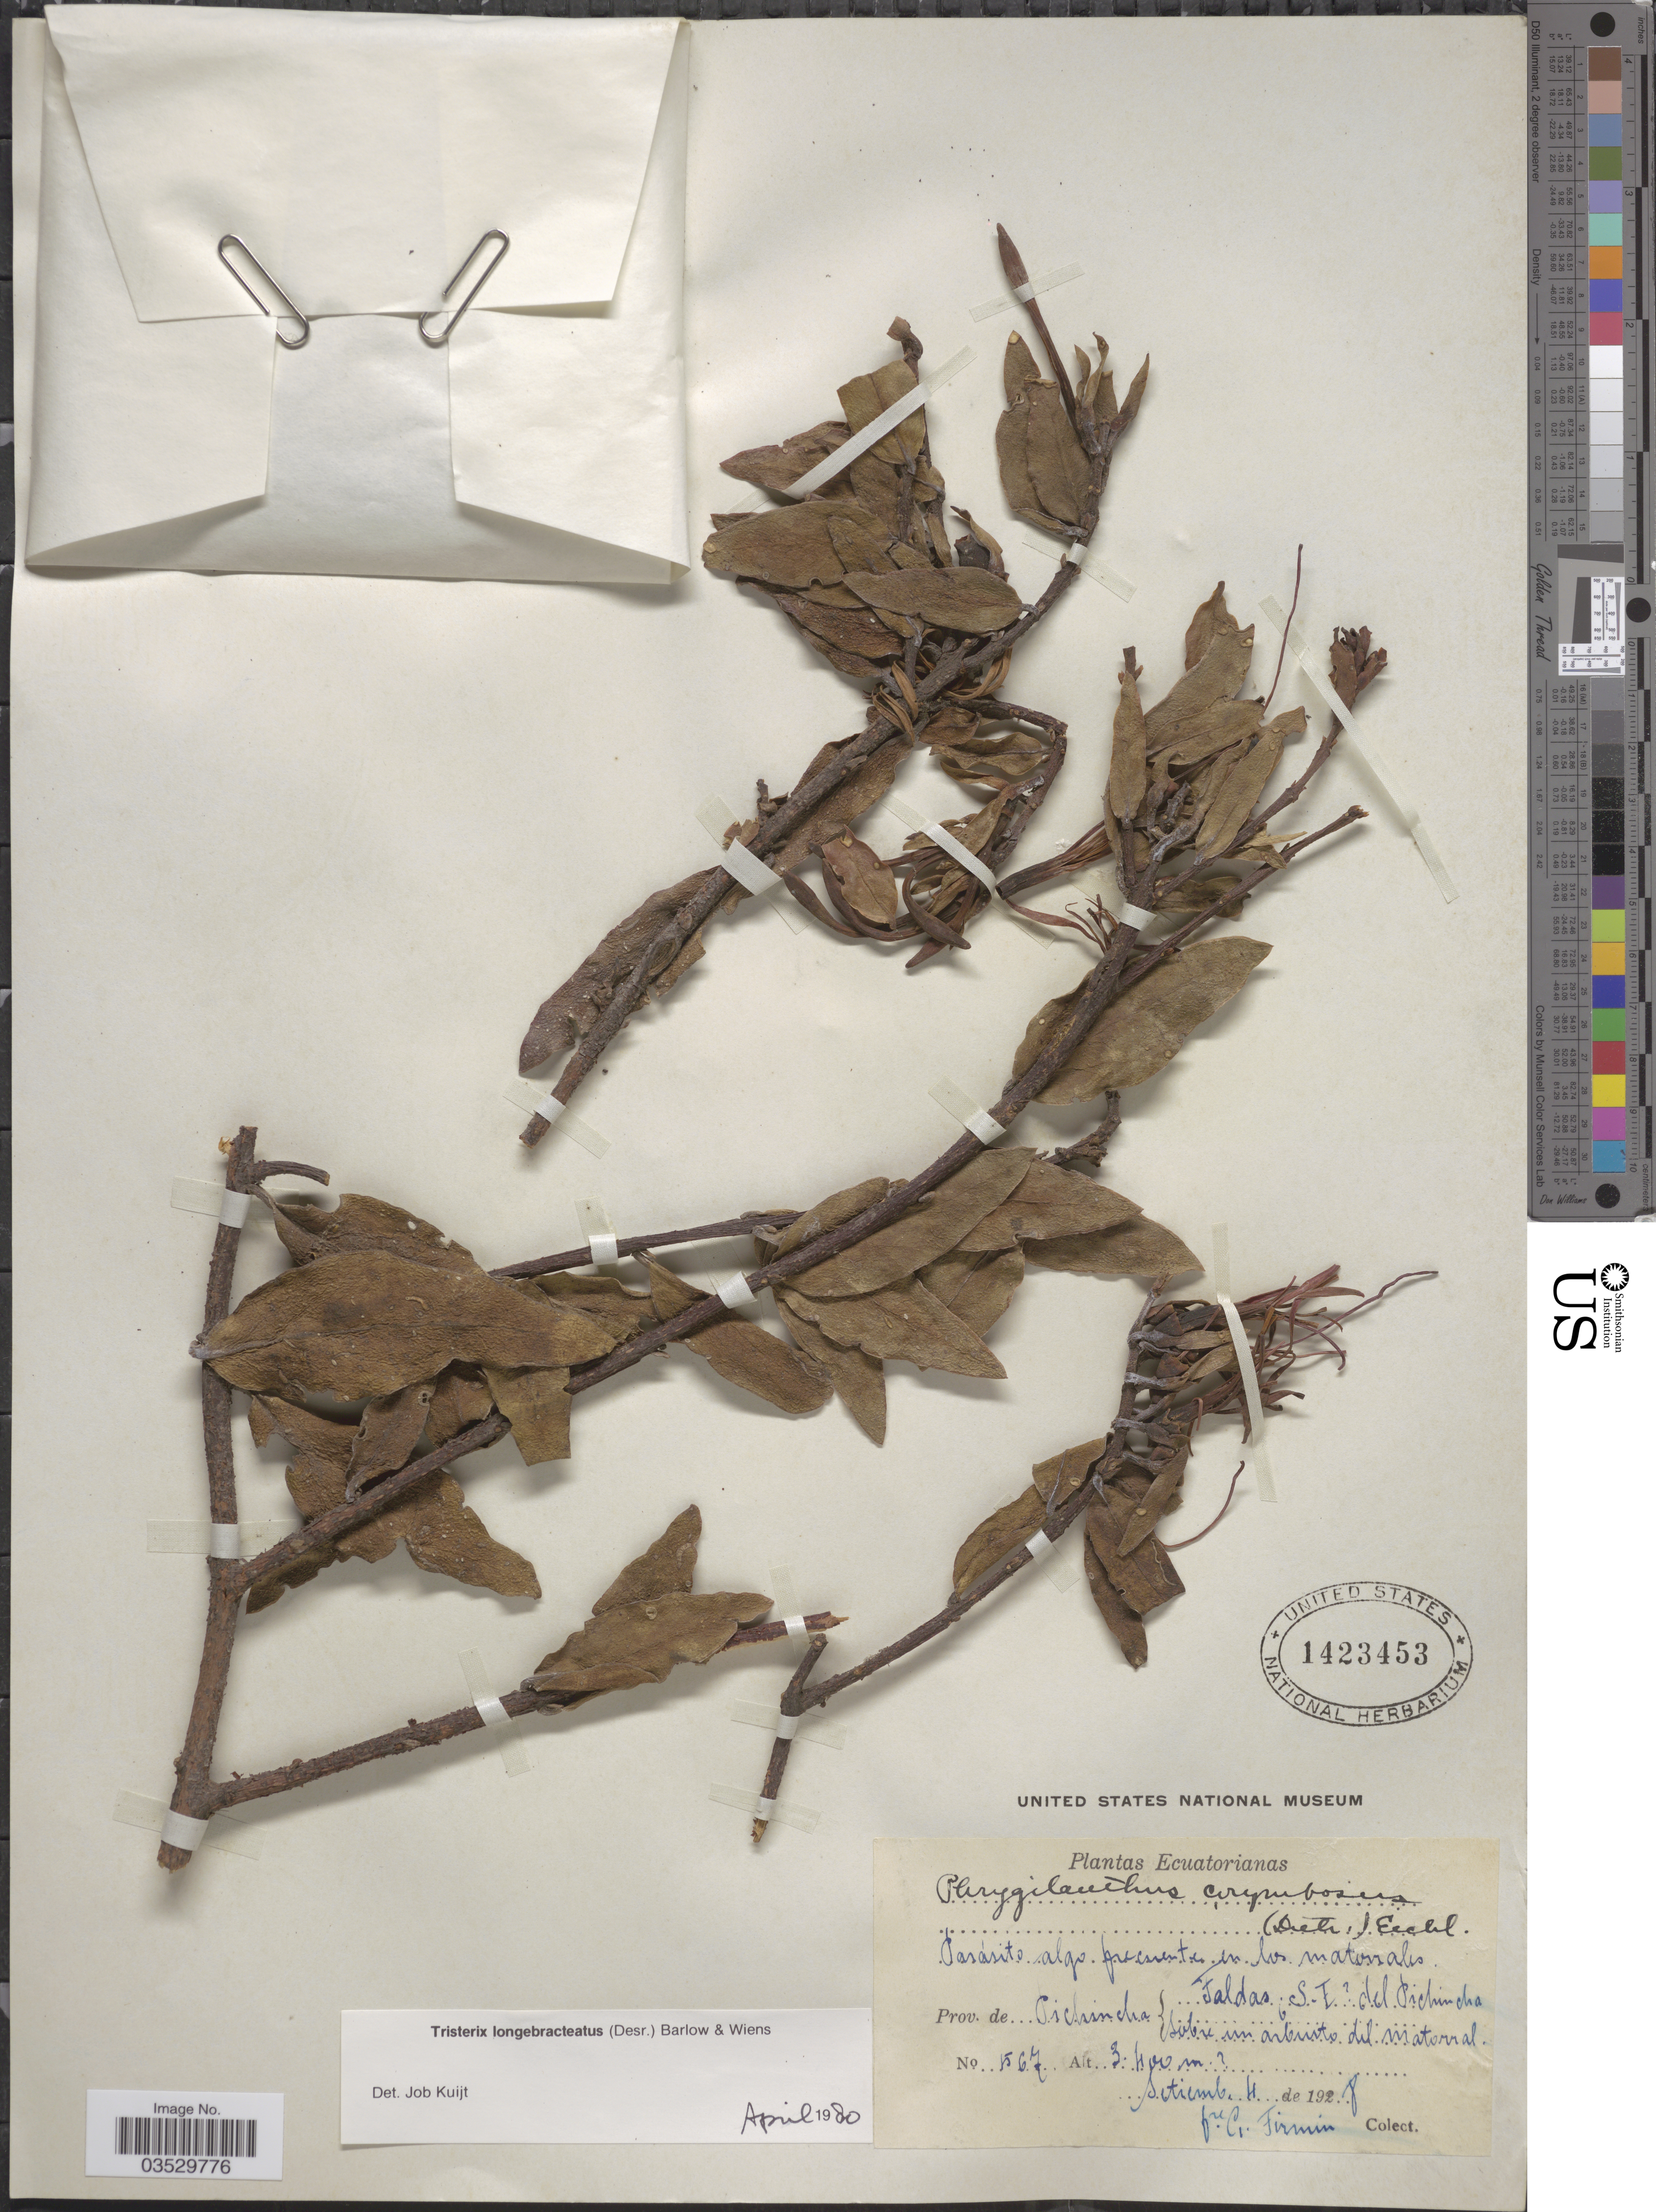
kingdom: Plantae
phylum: Tracheophyta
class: Magnoliopsida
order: Santalales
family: Loranthaceae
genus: Tristerix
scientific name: Tristerix longebracteatus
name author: (Desr.) Bart. & Wiens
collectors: F. Firmin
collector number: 1567*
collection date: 1928-09-04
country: Ecuador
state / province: Pichincha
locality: Faldas; S. E. del Pichincha.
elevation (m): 3400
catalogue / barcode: US 1423453